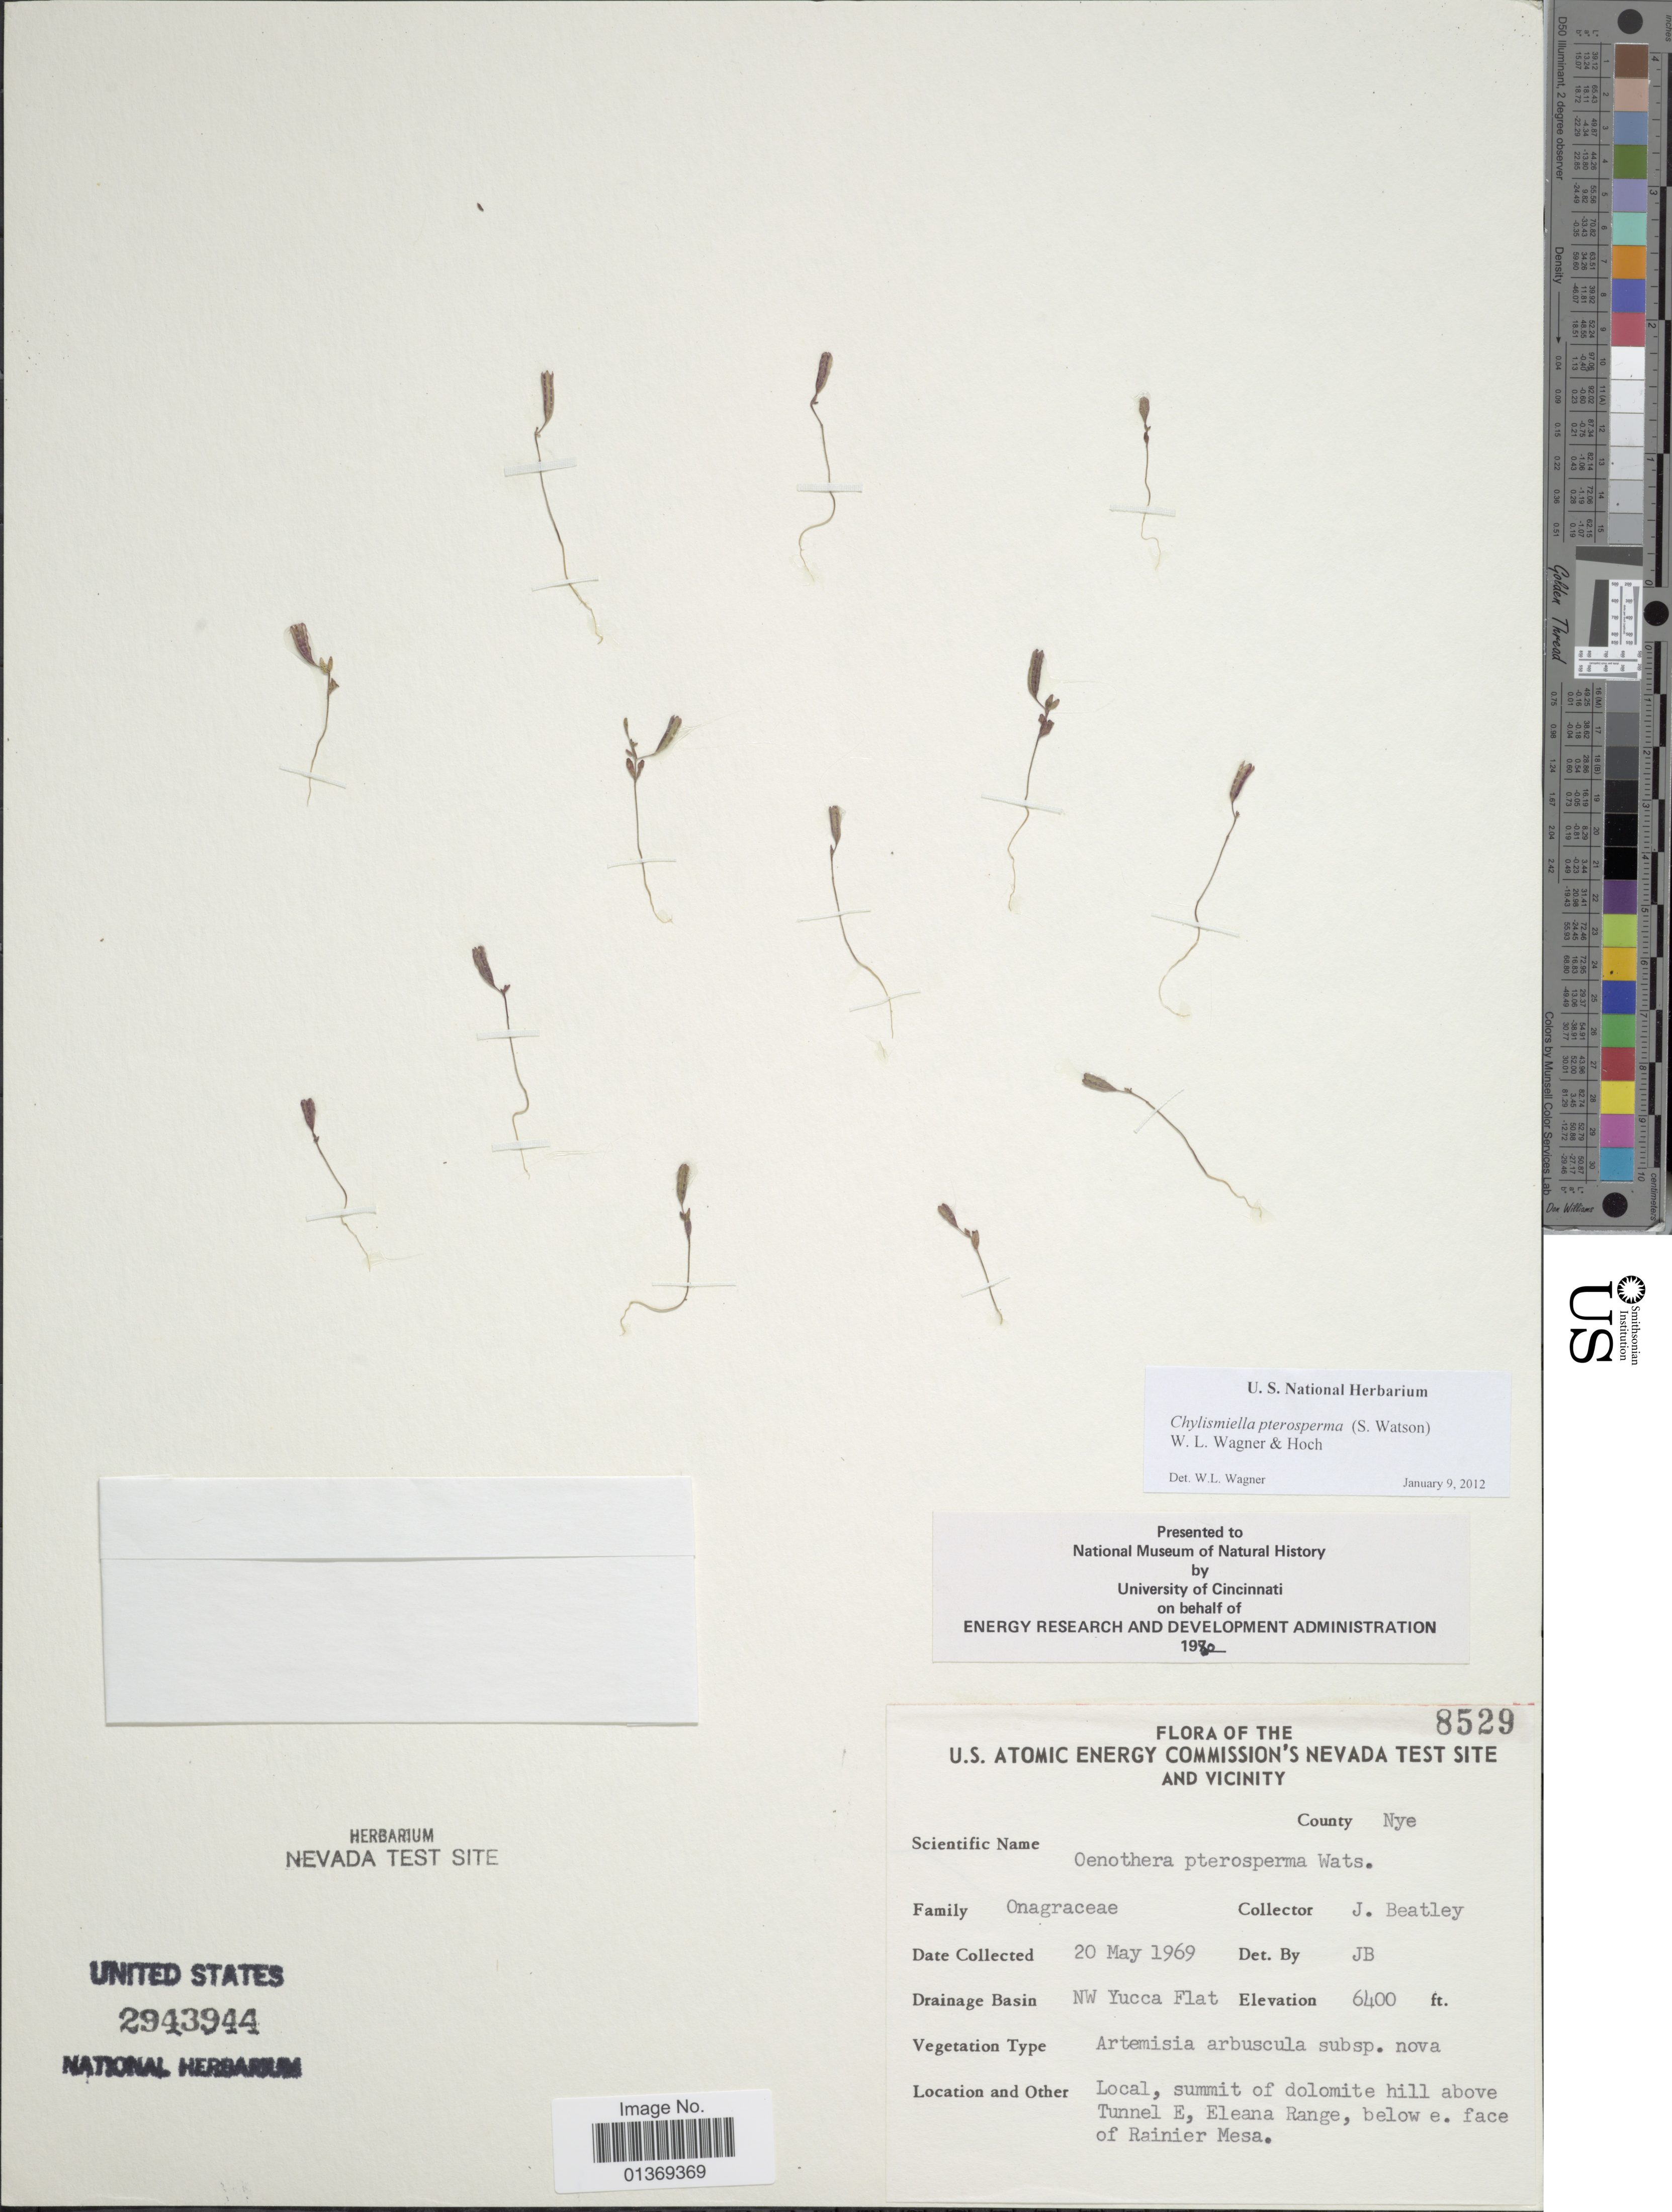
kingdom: Plantae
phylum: Tracheophyta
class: Magnoliopsida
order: Myrtales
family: Onagraceae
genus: Chylismiella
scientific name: Chylismiella pterosperma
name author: (S. Watson) W.L. Wagner & Hoch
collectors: J. C. Beatley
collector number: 8529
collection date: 1969-05-20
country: United States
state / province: Nevada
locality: U.S. Atomic Energy Commission's Nevada Test Site and Vicinity, NW Yucca Flat, summit of dolomite hill above Tunnel E, Eleana Range, below e. face of Rainier Mesa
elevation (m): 1951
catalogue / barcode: US 2943944